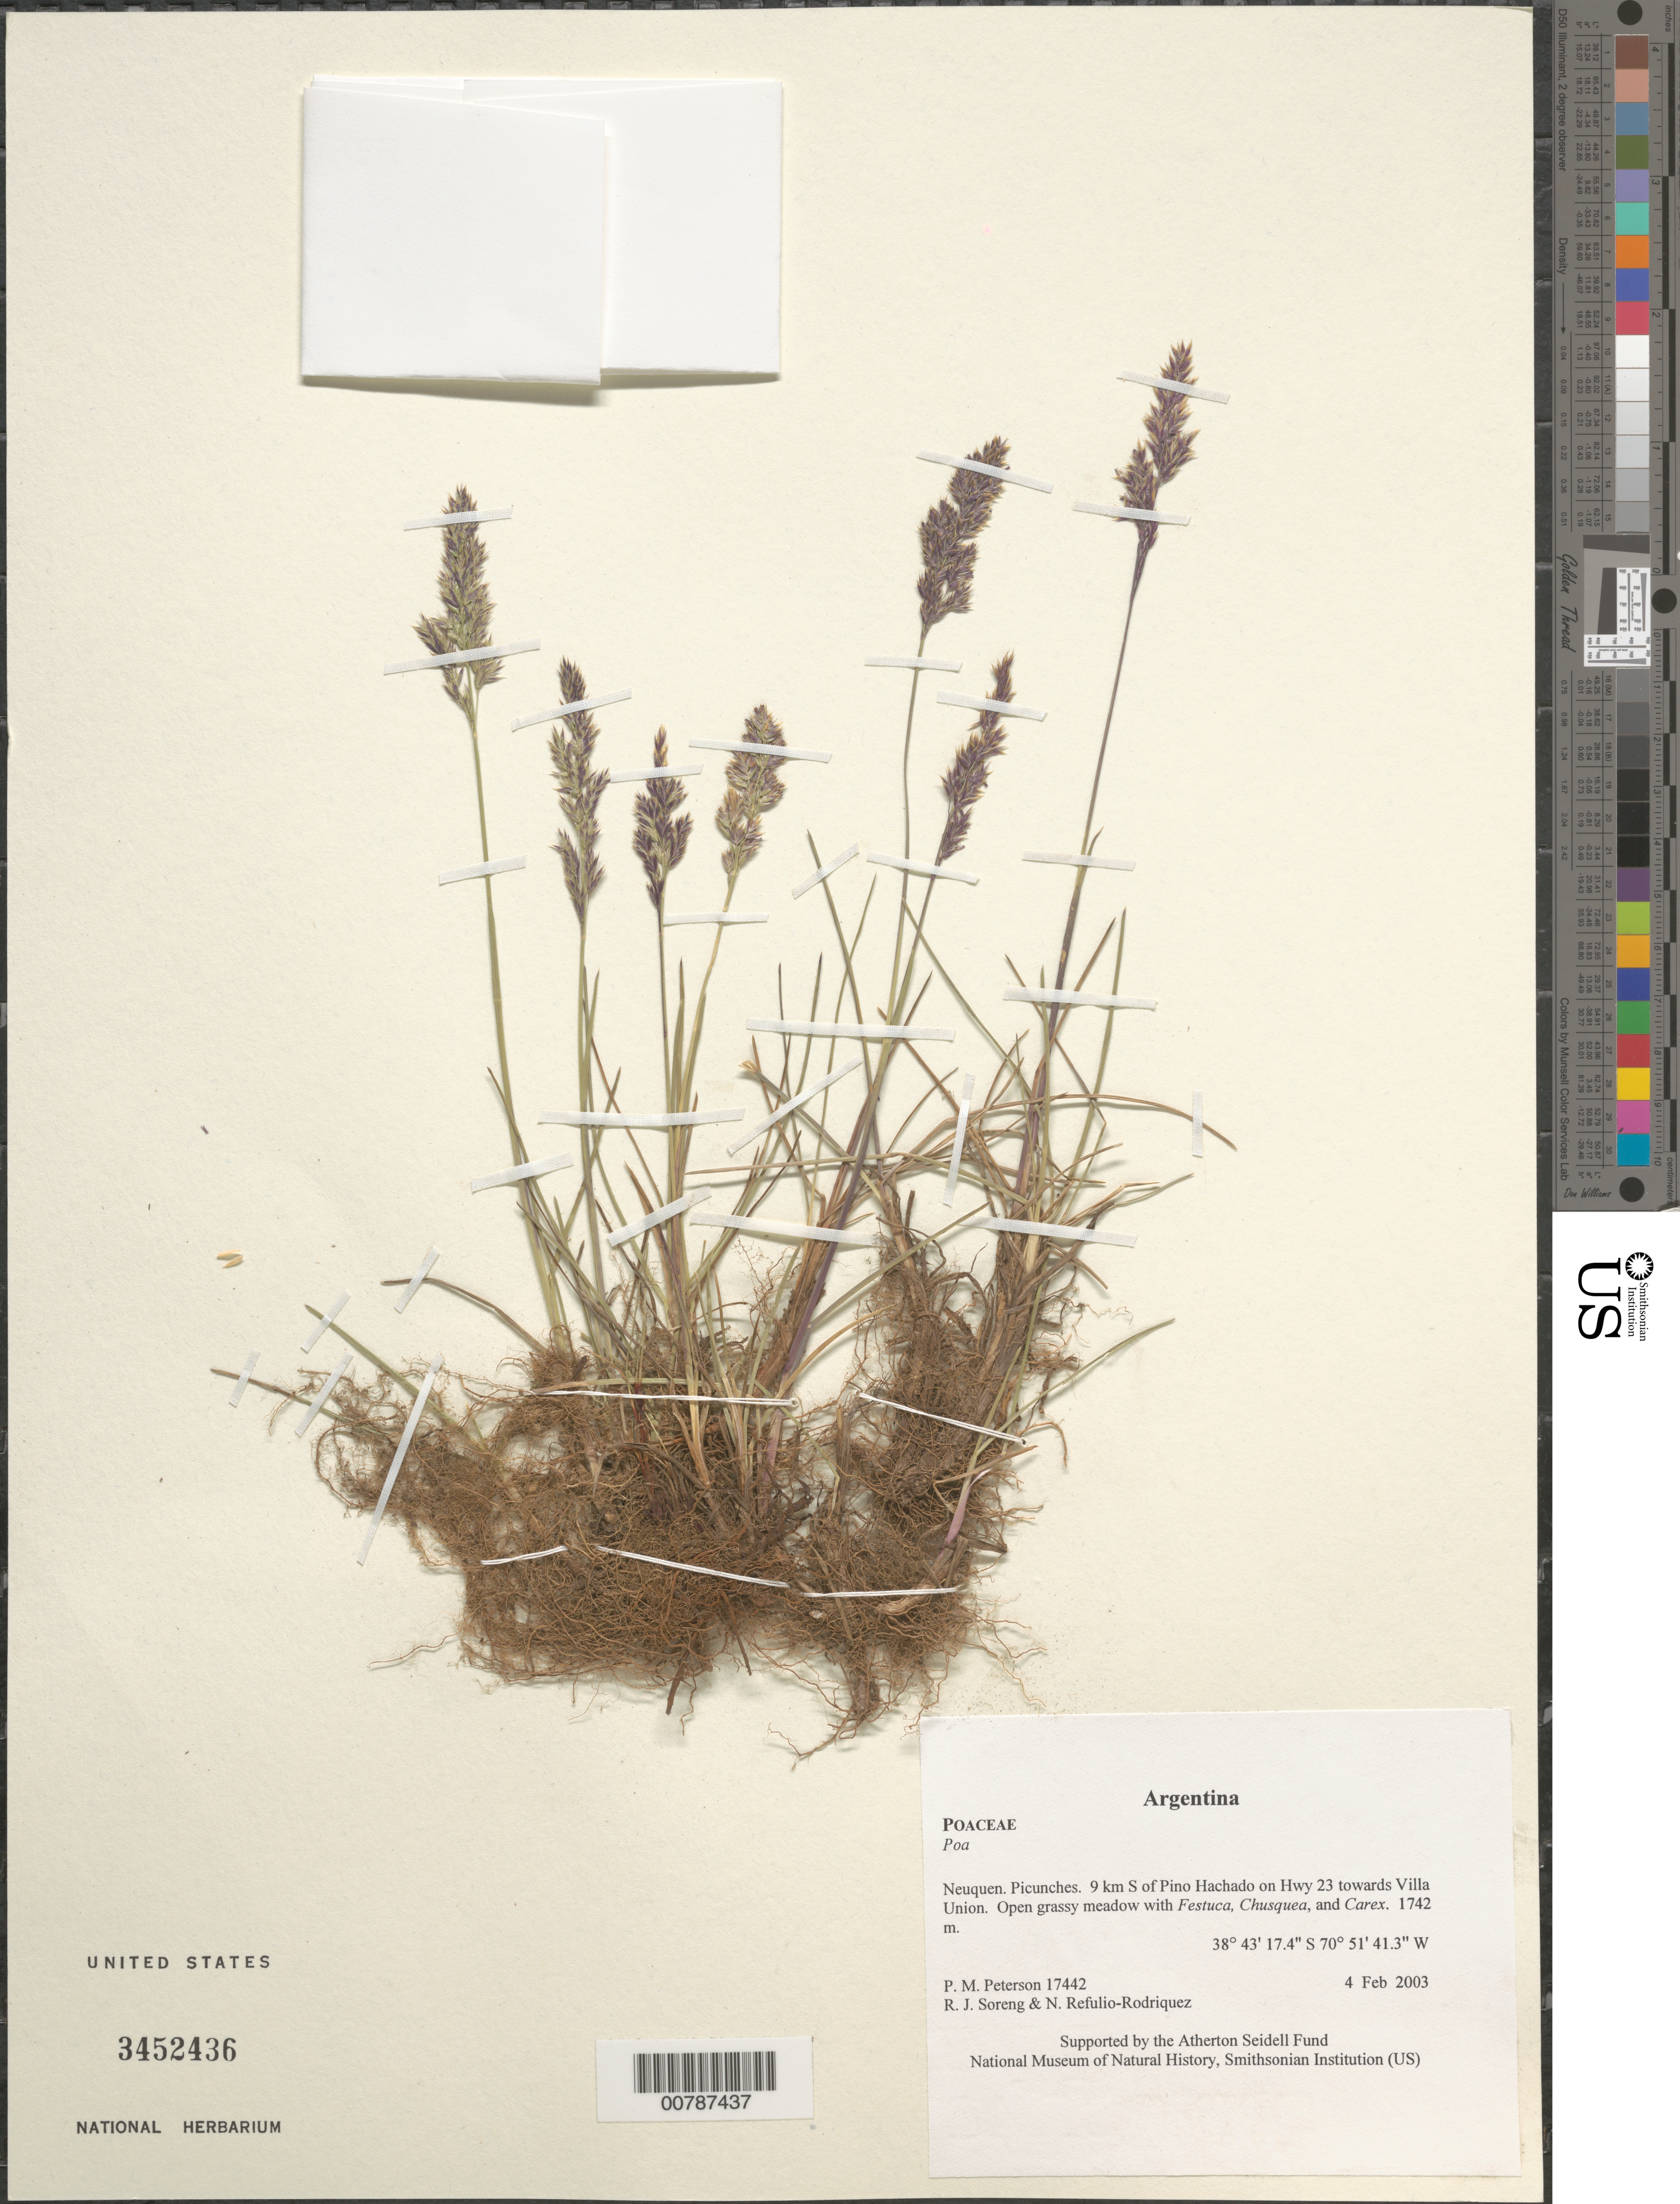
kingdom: Plantae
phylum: Tracheophyta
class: Liliopsida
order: Poales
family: Poaceae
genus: Poa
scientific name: Poa sp.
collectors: P. M. Peterson, R. J. Soreng & N. Refulio-Rodríguez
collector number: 17442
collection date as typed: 04 Feb 2003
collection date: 2003-02-04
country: Argentina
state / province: Neuquen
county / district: Picunches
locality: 9 km S of Pino Hachado on Hwy 23 towards Villa Union. Open grassy meadow with Festuca, Chusquea, and Carex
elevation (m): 1742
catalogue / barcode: US 3452436